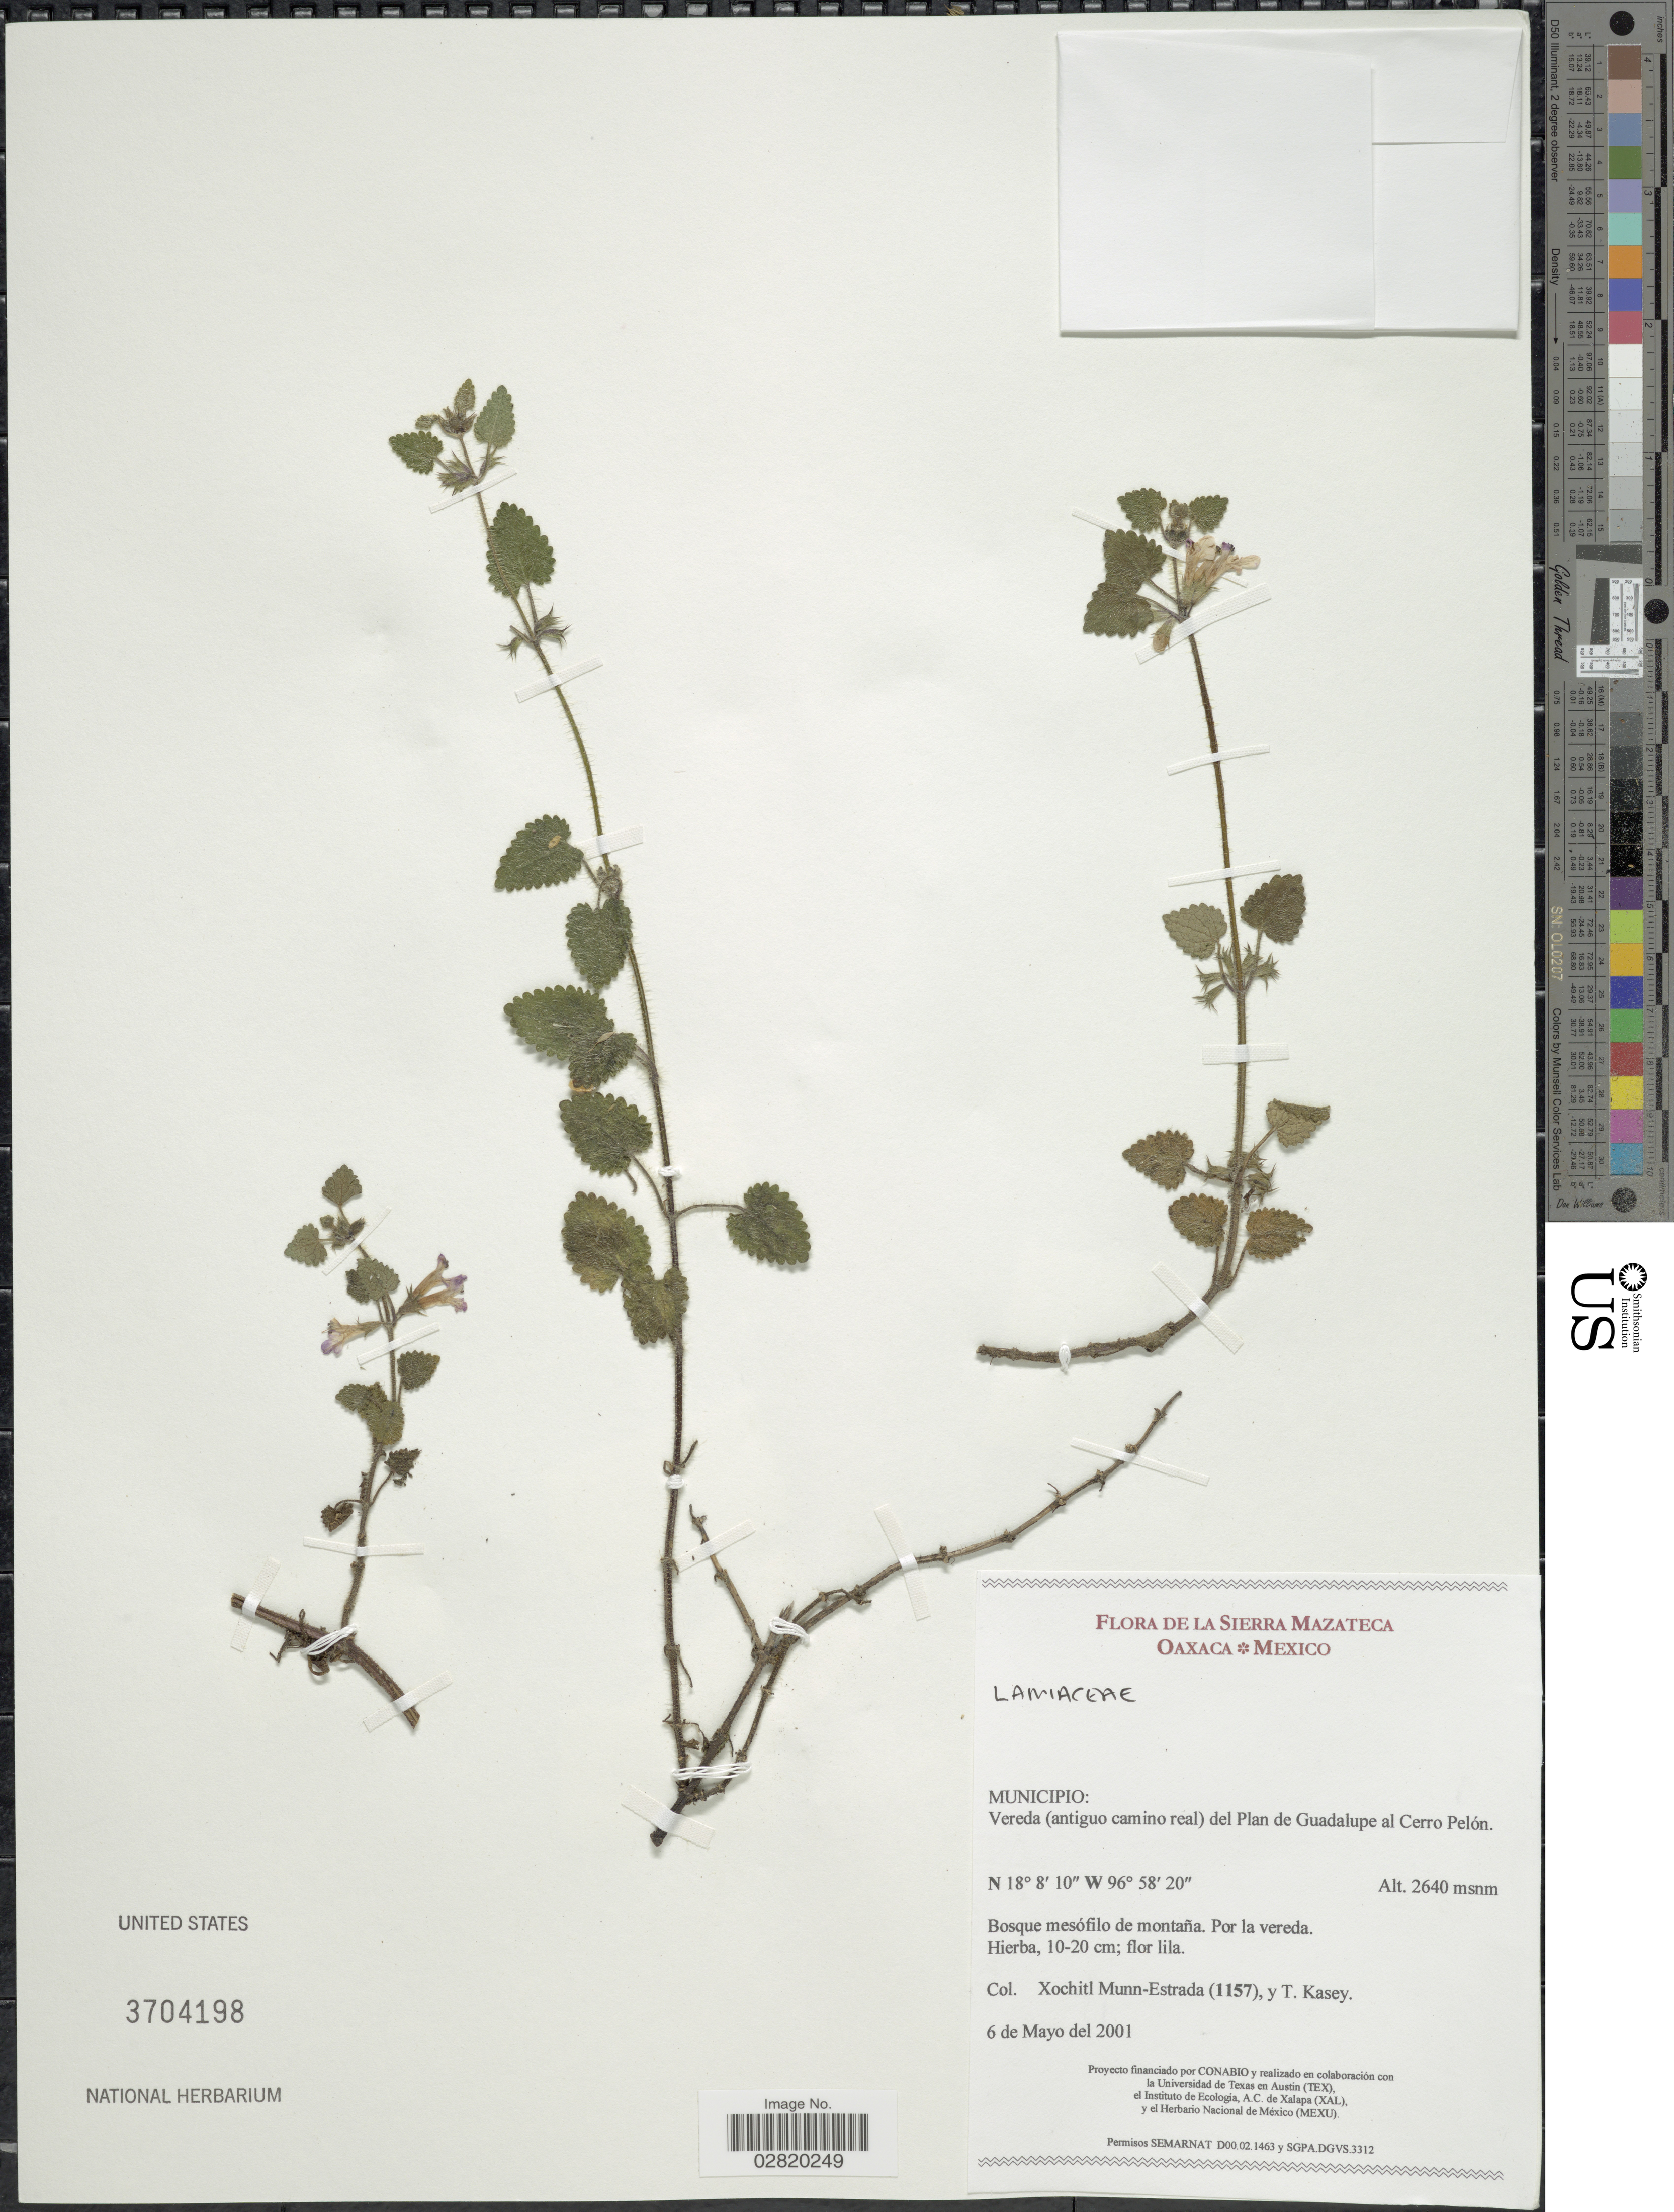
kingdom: Plantae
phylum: Tracheophyta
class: Magnoliopsida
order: Lamiales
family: Lamiaceae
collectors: X. Munn-Estrada & T. Kasey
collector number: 1157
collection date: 2001-05-06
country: Mexico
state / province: Oaxaca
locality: La Sierra Mazateca. Municipio: Vereda (antiguo camino real) del Plan de Guadalupe al Cerro Pelón.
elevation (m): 2640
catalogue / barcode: US 3704198